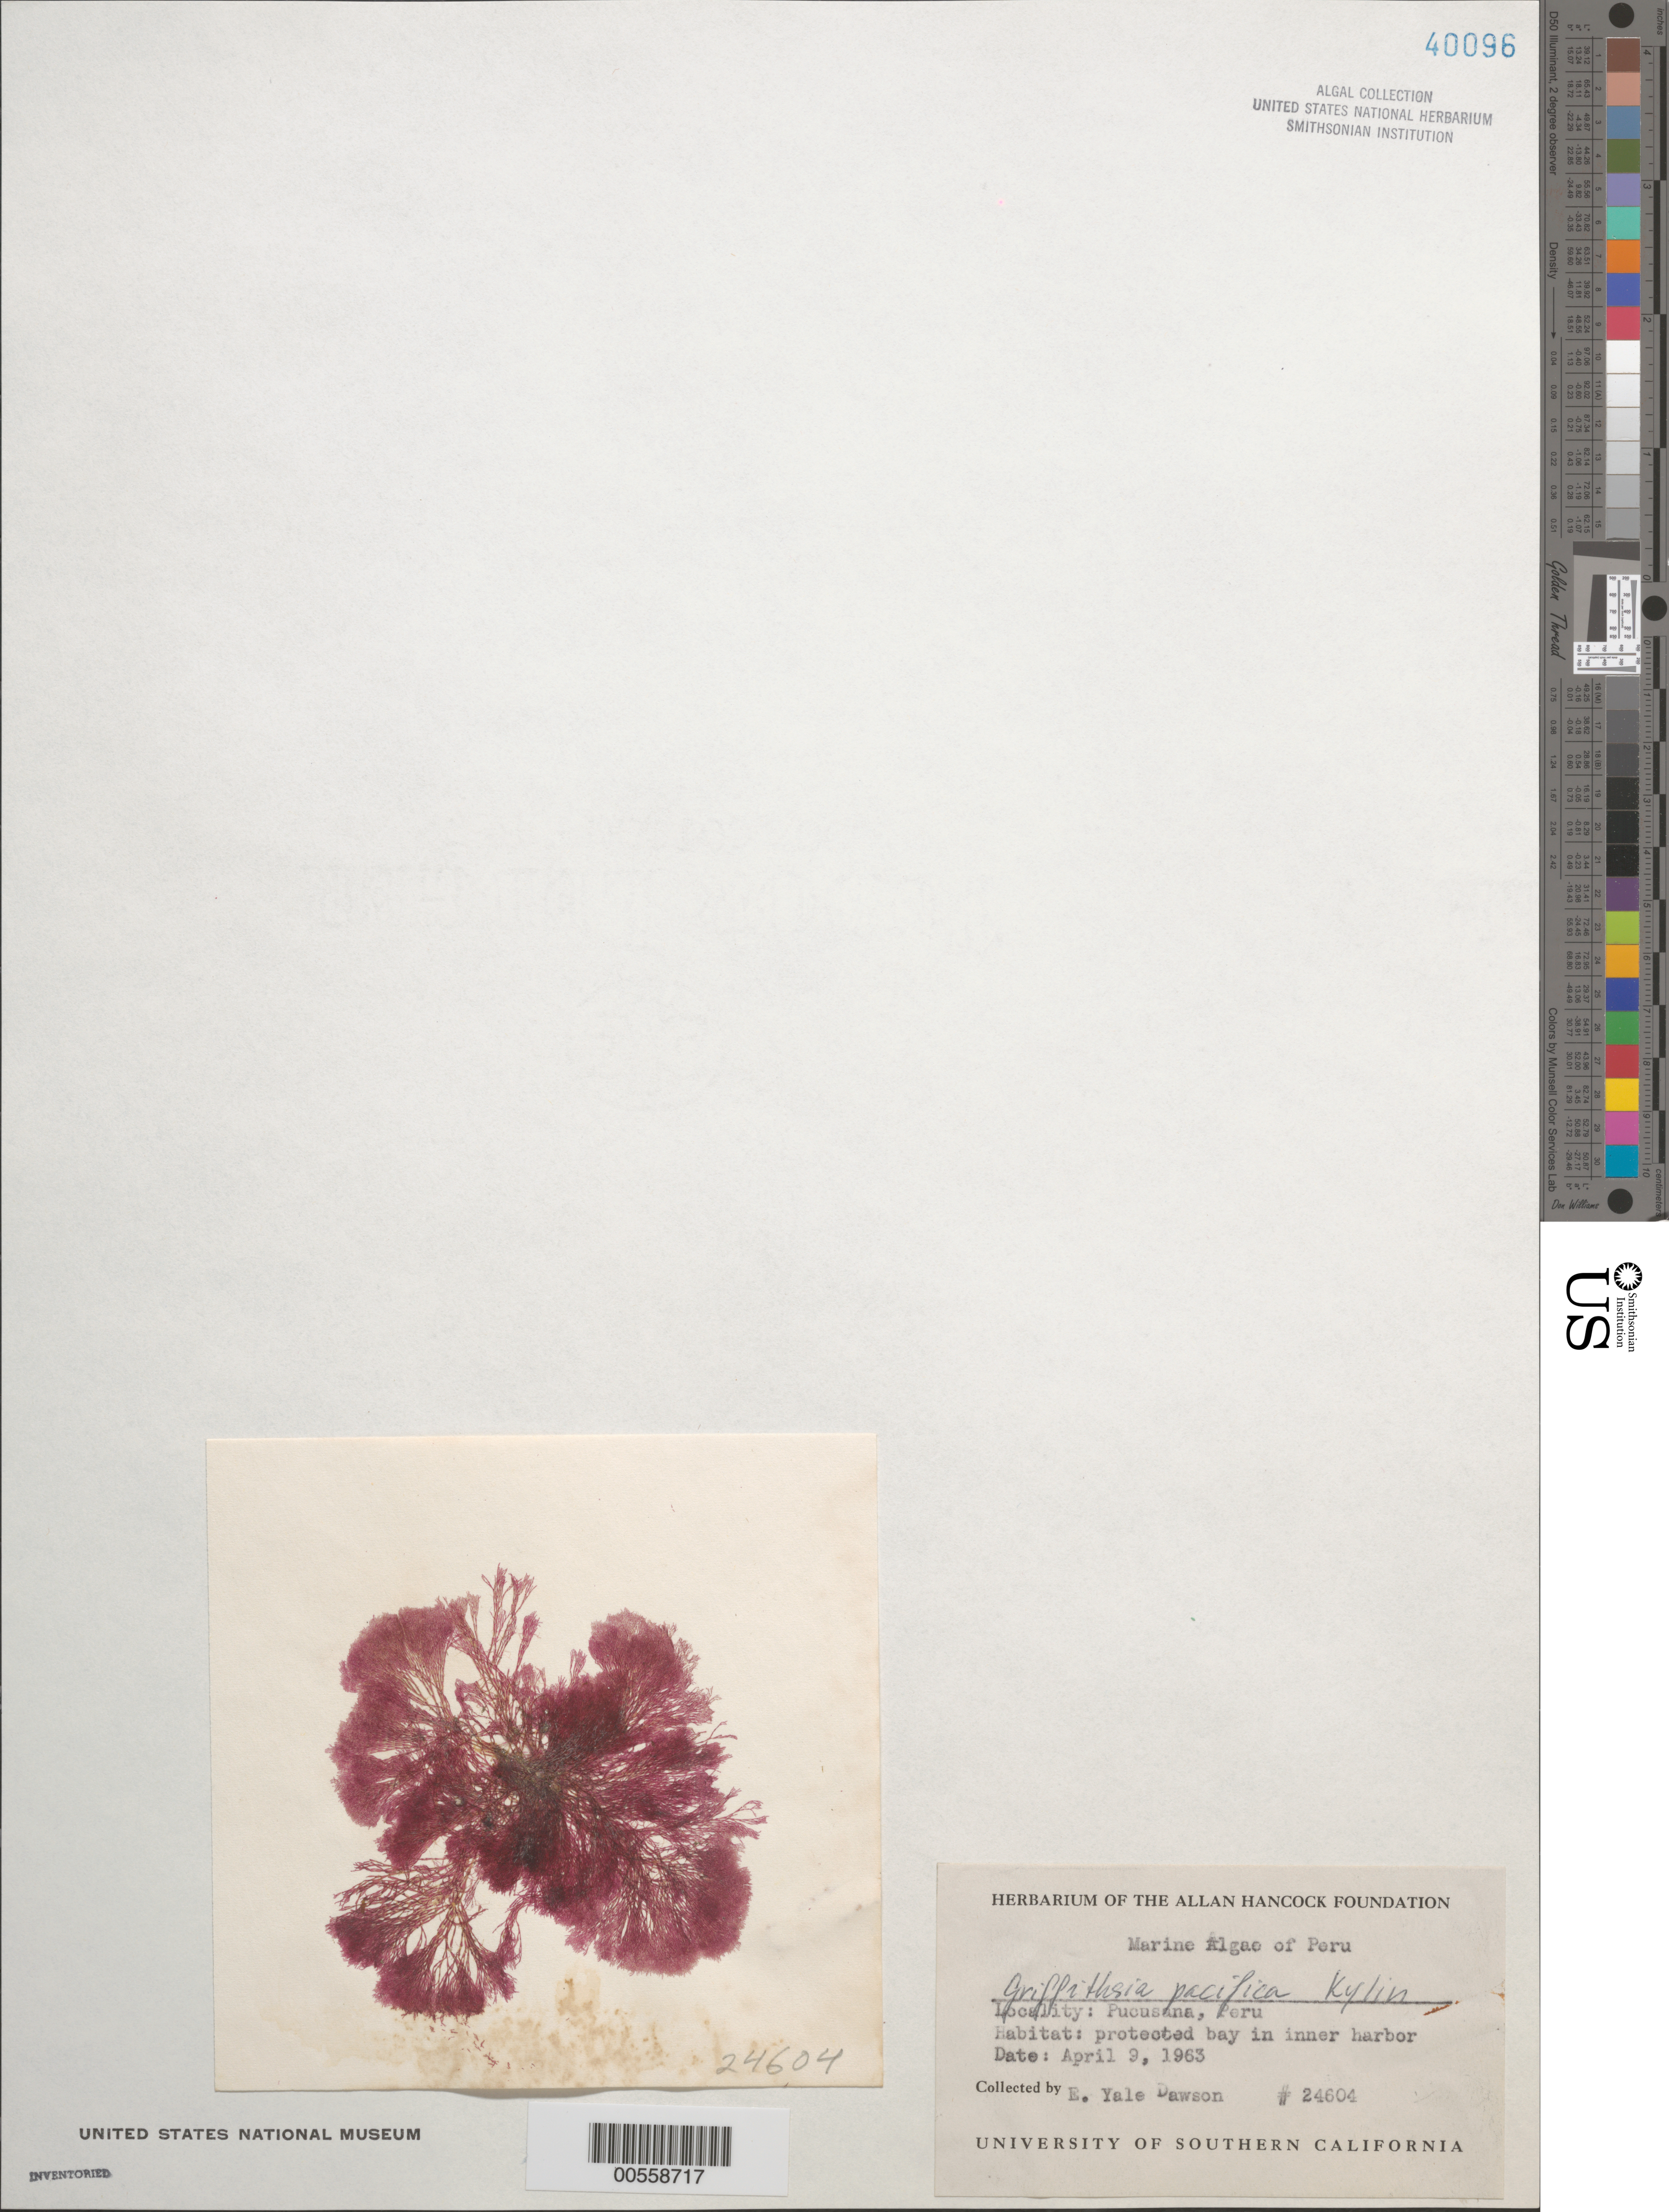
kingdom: Plantae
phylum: Rhodophyta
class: Florideophyceae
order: Ceramiales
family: Wrangeliaceae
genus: Griffithsia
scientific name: Griffithsia pacifica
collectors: E. Y. Dawson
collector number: EYD 24604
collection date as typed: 09 Apr 1963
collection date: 1963-04-09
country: Peru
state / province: Lima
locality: Pucusana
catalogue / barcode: US 40096